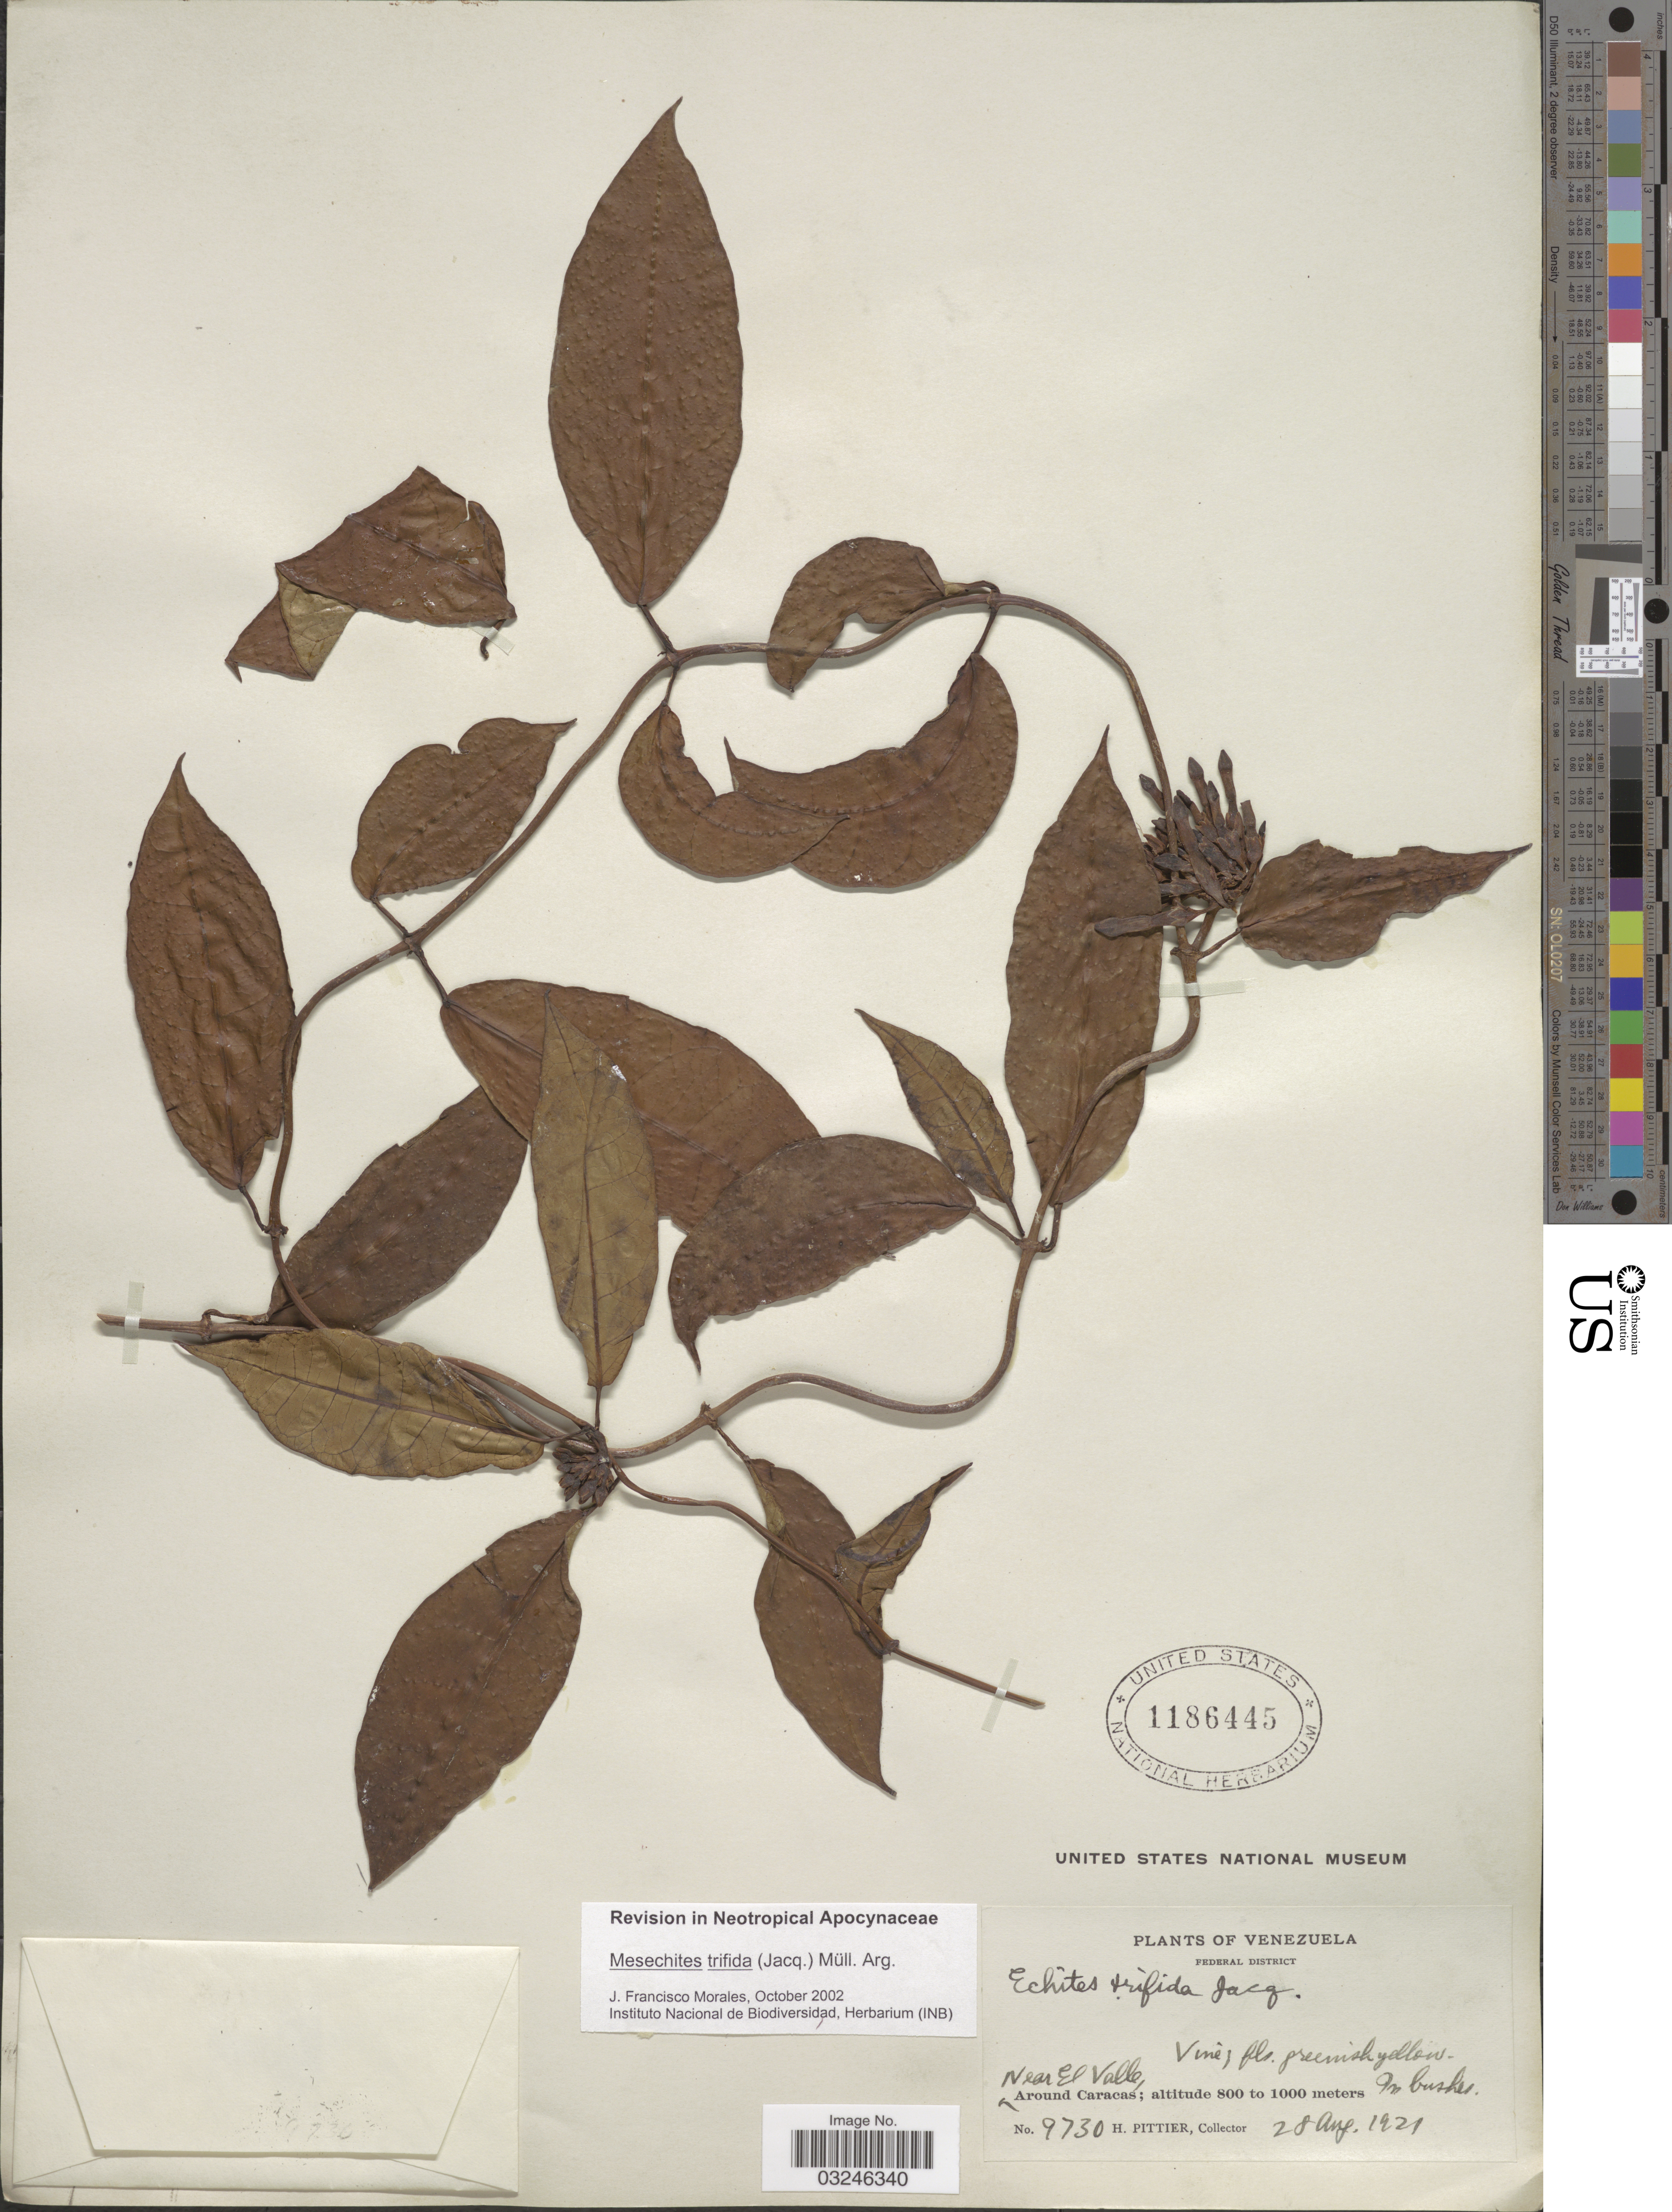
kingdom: Plantae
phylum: Tracheophyta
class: Magnoliopsida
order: Gentianales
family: Apocynaceae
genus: Mesechites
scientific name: Mesechites trifidus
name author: (Jacq.) Müll. Arg.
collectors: H. F. Pittier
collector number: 9730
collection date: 1921-08-28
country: Venezuela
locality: Federal District. Near El Valle, Around Caracas.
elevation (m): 800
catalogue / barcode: US 1186445